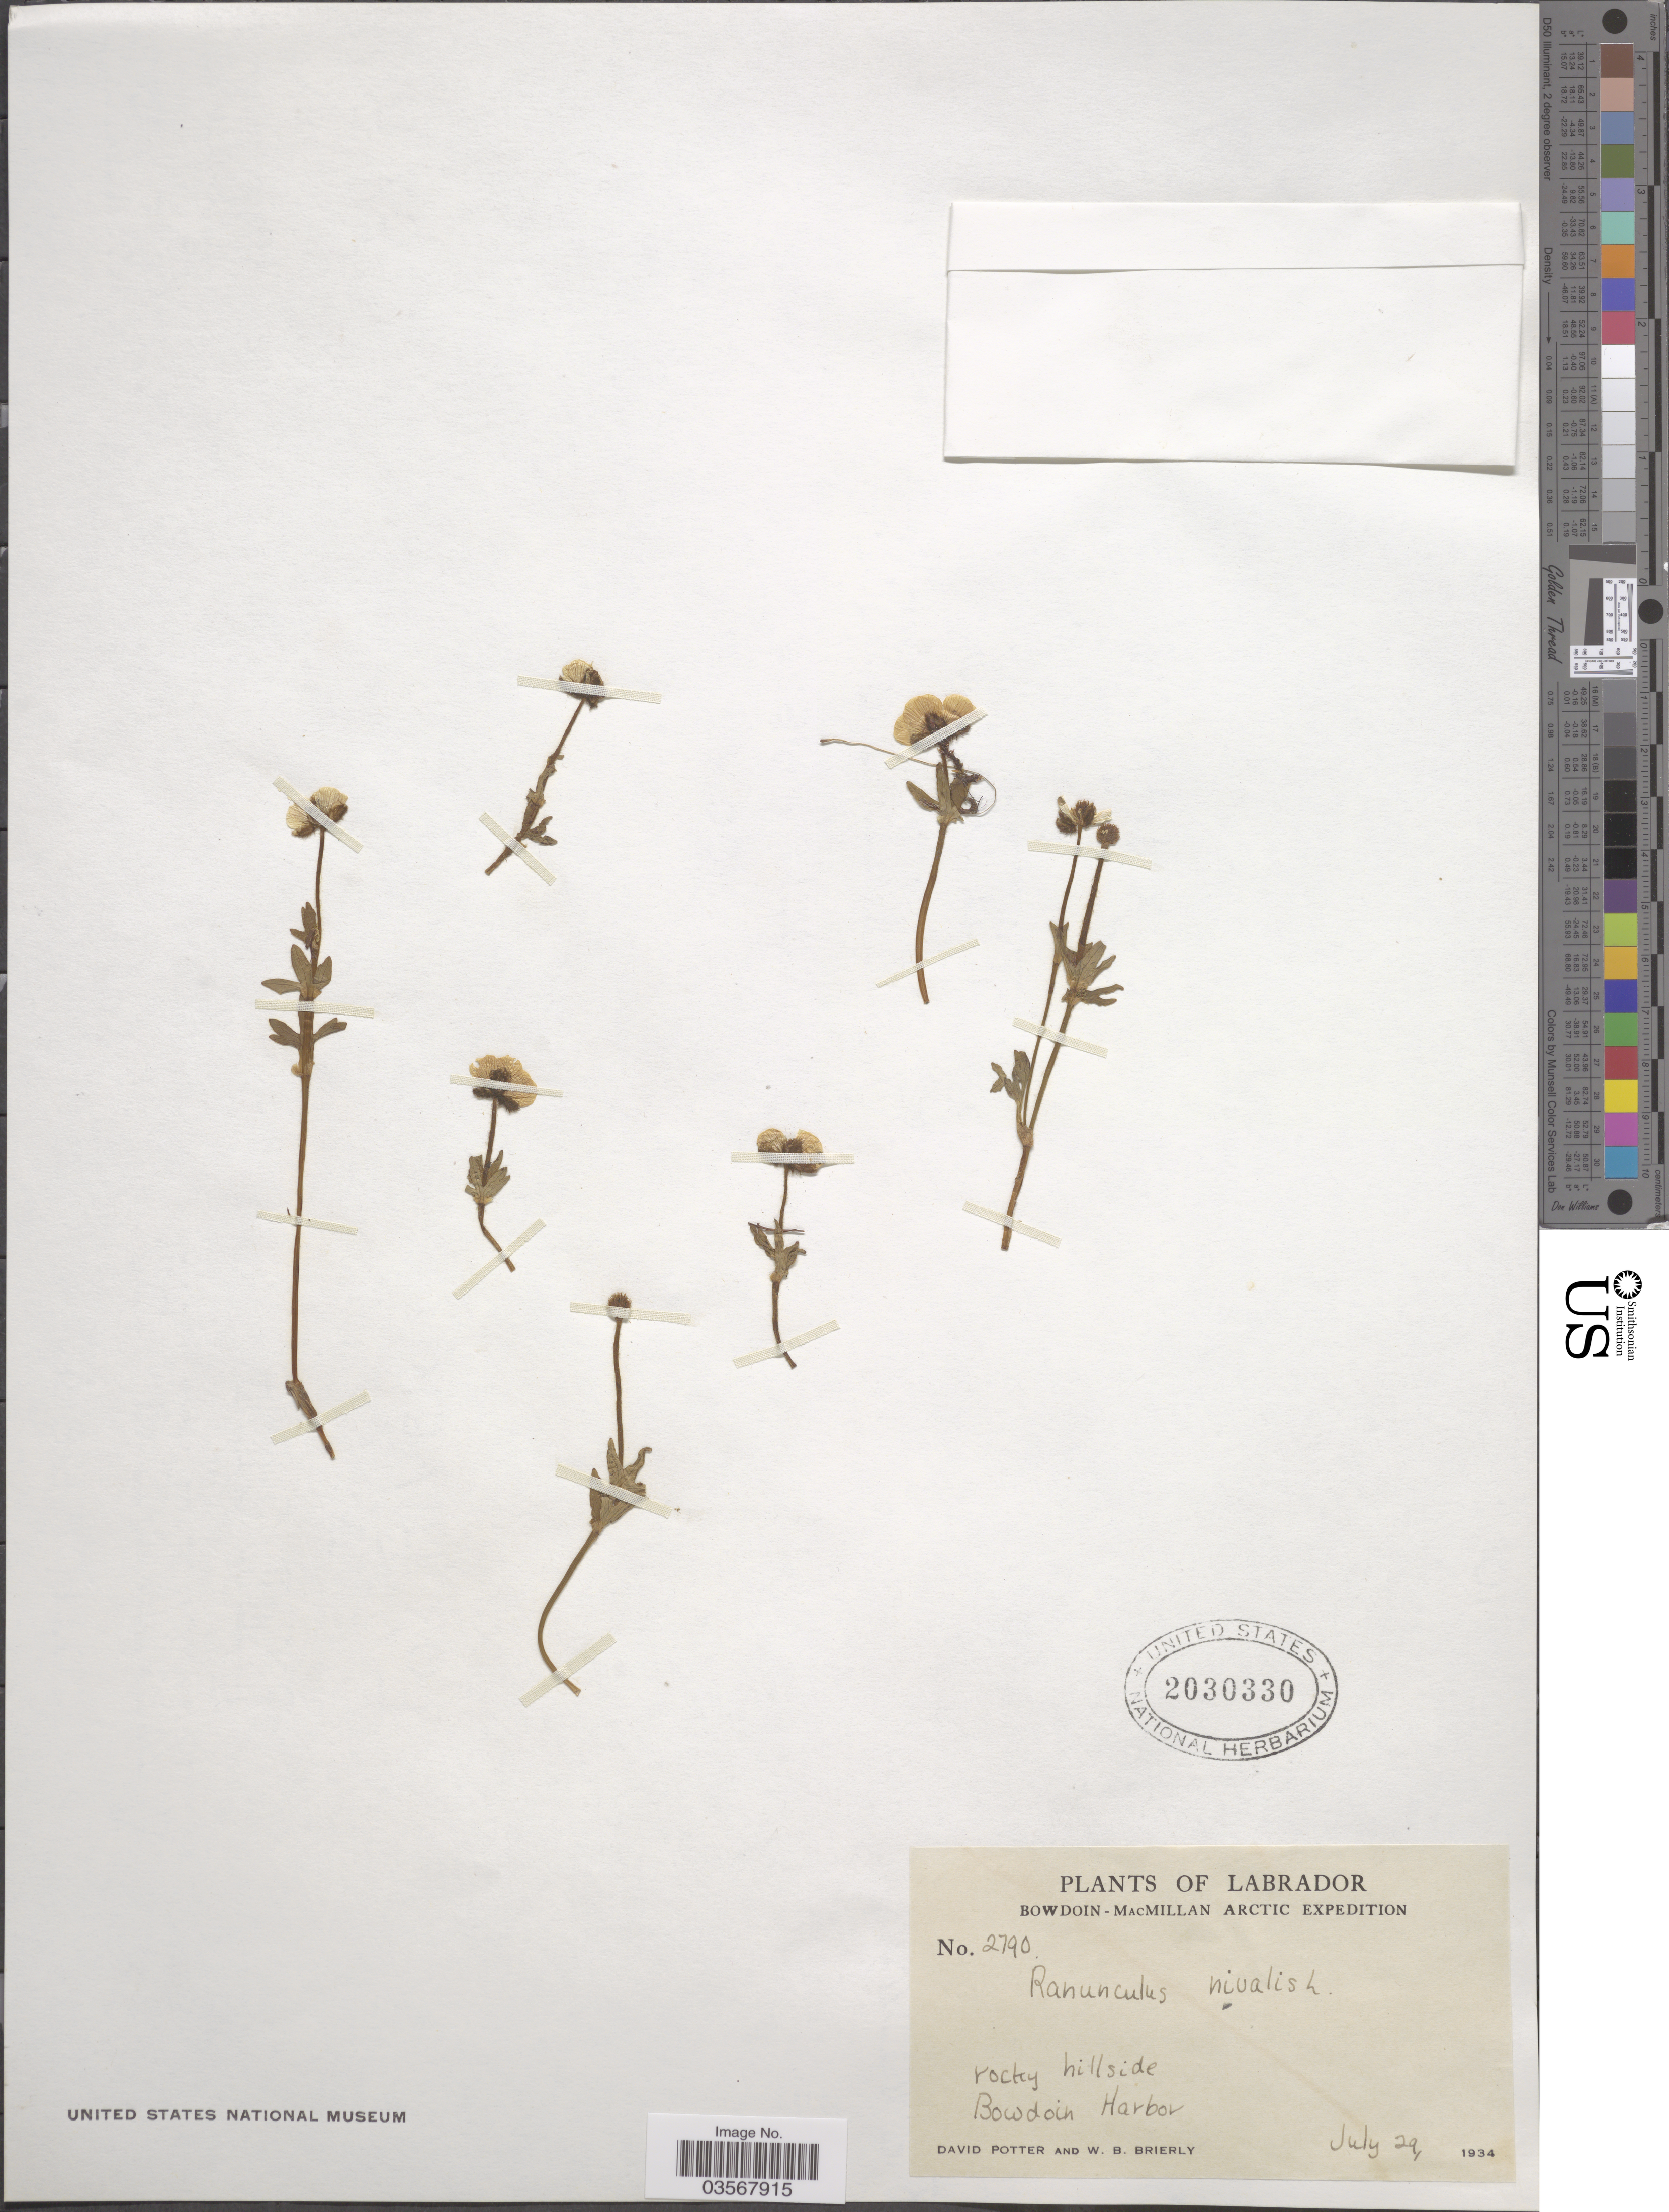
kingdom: Plantae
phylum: Tracheophyta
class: Magnoliopsida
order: Ranunculales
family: Ranunculaceae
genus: Ranunculus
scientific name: Ranunculus nivalis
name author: L.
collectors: D. Potter & W. Brierly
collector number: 2790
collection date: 1934-07-29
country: Canada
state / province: Newfoundland and Labrador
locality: Labrador. Bowdoin Harbor.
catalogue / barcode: US 2030330